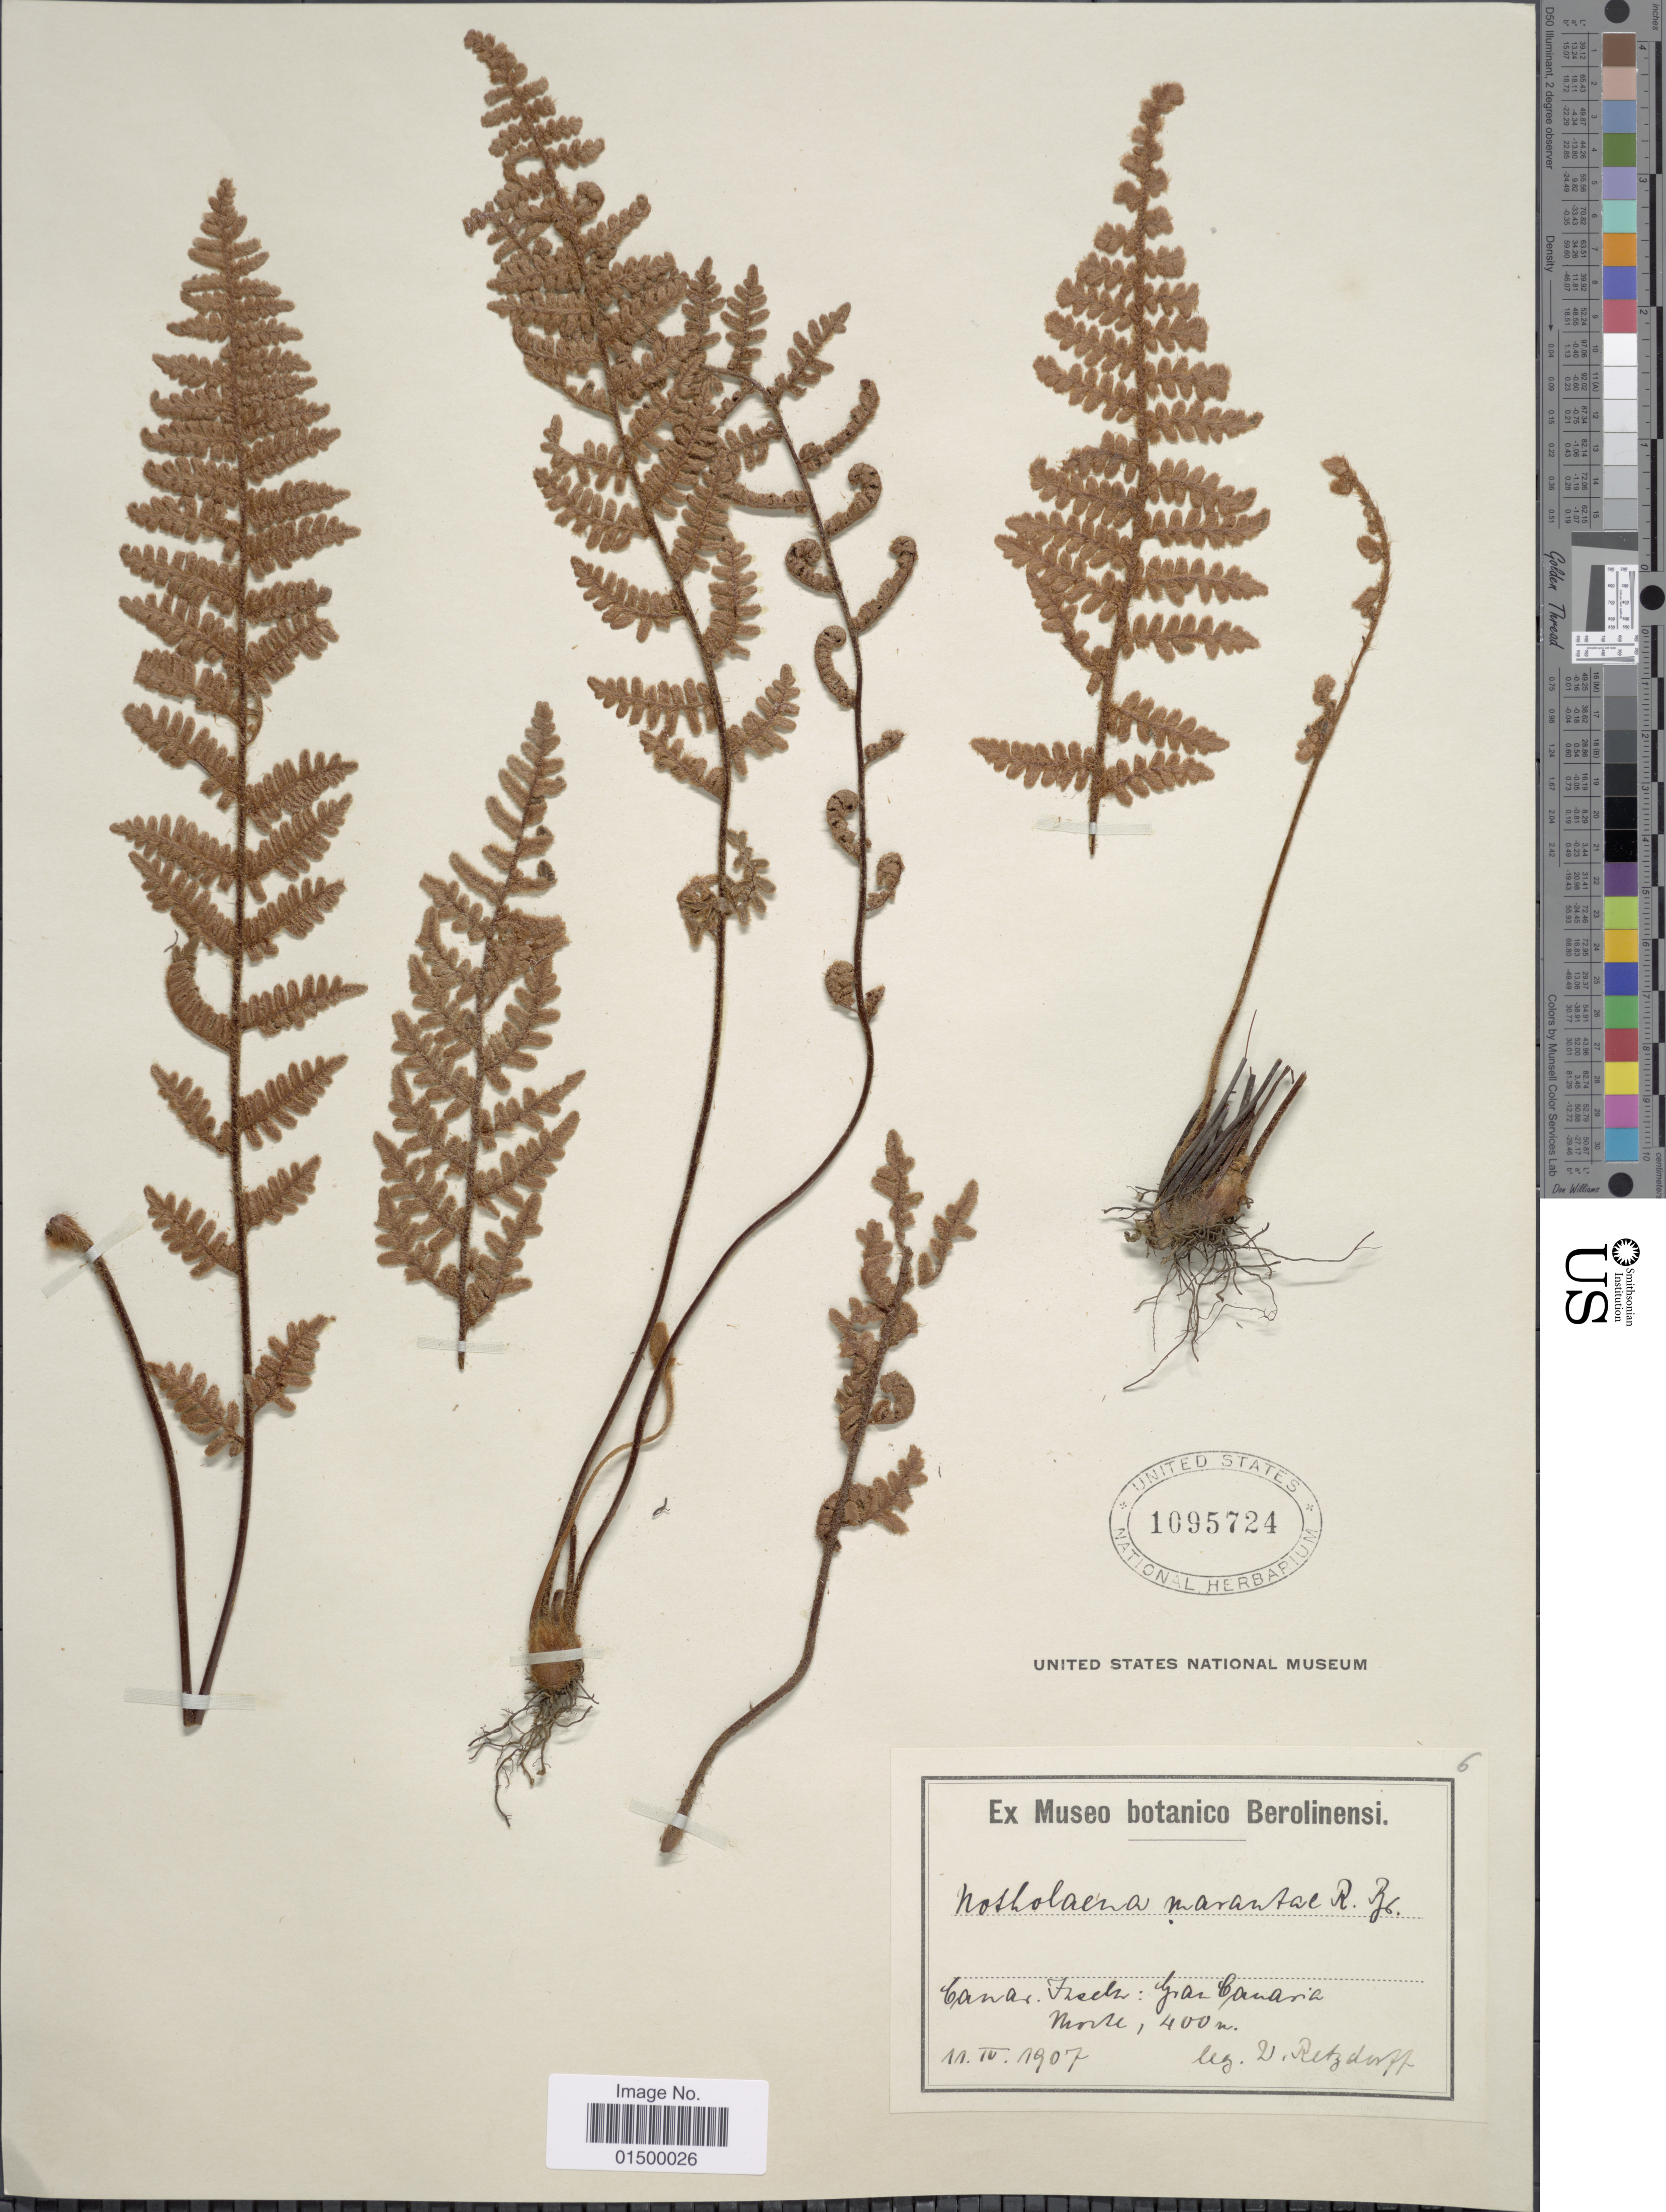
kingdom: Plantae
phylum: Tracheophyta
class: Polypodiopsida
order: Polypodiales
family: Pteridaceae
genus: Cheilanthes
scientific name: Cheilanthes marantae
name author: Domin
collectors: W. Retzdorff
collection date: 1907-04-11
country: Spain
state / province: Canarias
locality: Canar Insels: Gran Canaria, Morte.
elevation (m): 400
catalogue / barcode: US 1095724